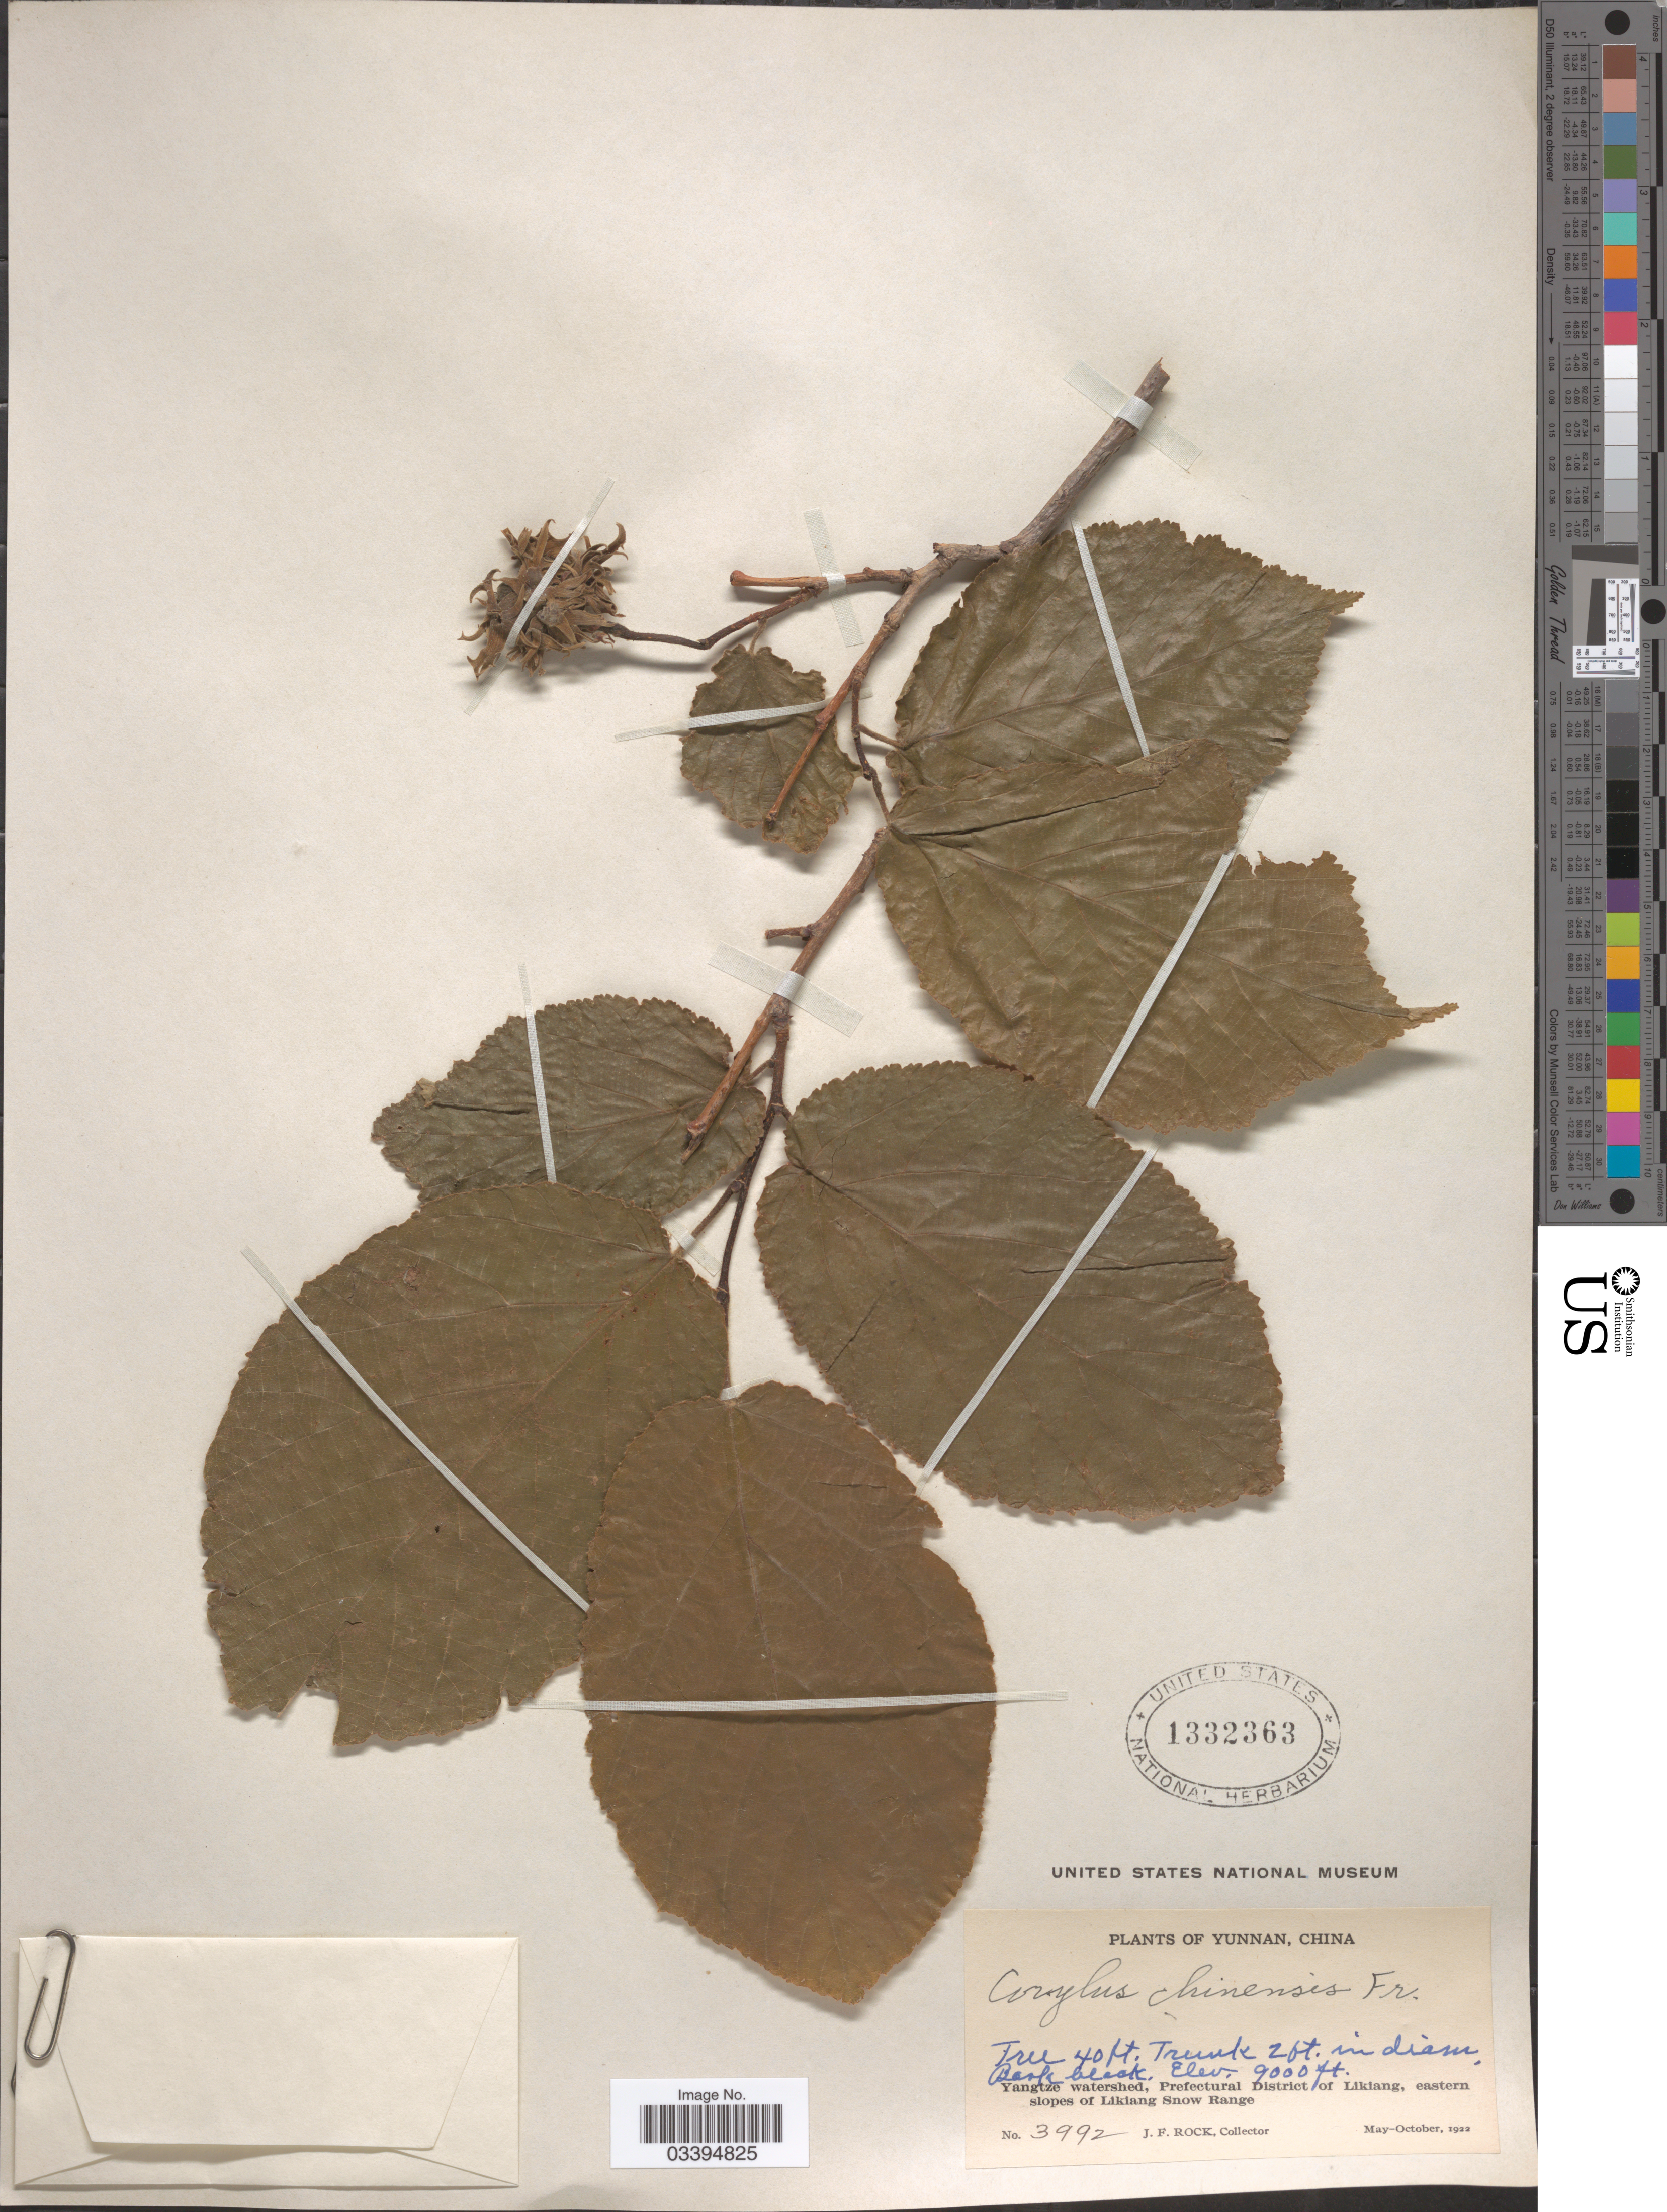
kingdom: Plantae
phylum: Tracheophyta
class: Magnoliopsida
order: Fagales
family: Betulaceae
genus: Corylus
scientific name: Corylus chinensis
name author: Franch.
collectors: J. Rock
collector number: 3992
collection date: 1922-05/1922-10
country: China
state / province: Yunnan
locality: Yangtze watershed, Prefectural District of Likiang, eastern slopes of Likiang Snow Range.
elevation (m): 2743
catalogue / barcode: US 1332363